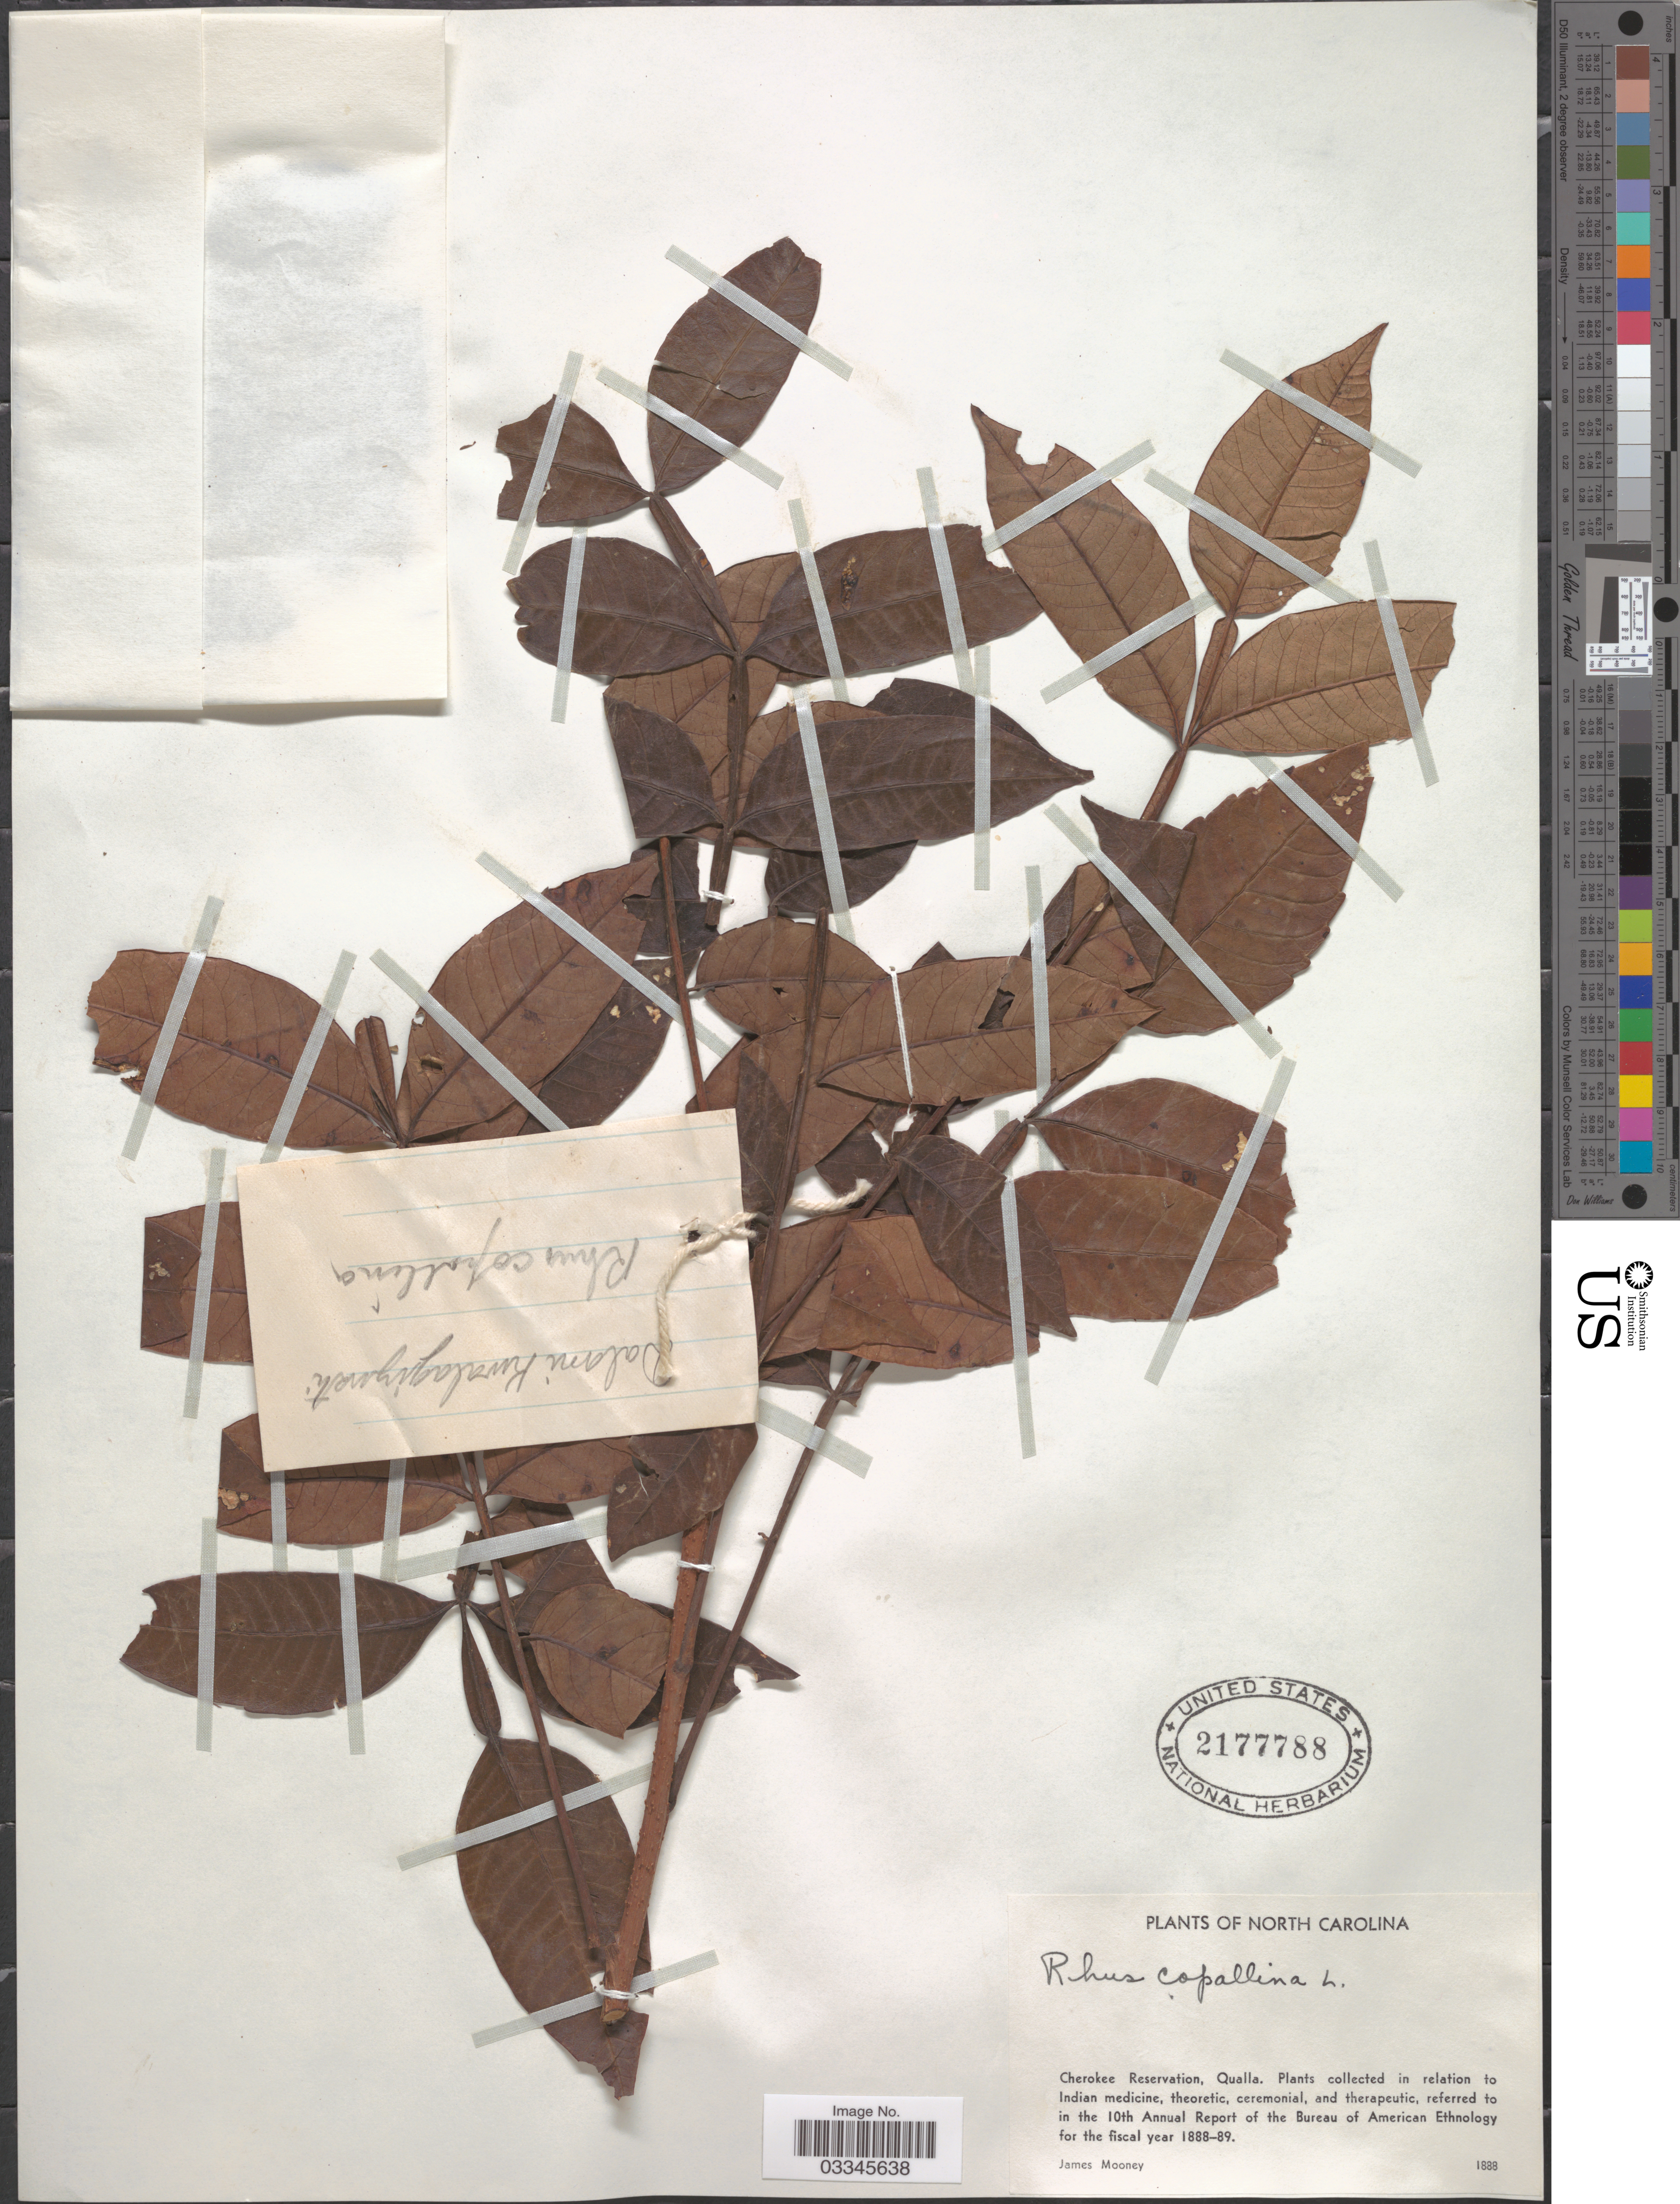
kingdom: Plantae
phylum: Tracheophyta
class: Magnoliopsida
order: Sapindales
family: Anacardiaceae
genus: Rhus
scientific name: Rhus copallinum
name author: L.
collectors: J. Mooney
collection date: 1888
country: United States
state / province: North Carolina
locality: Cherokee Reservation, Qualla.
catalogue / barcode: US 2177788